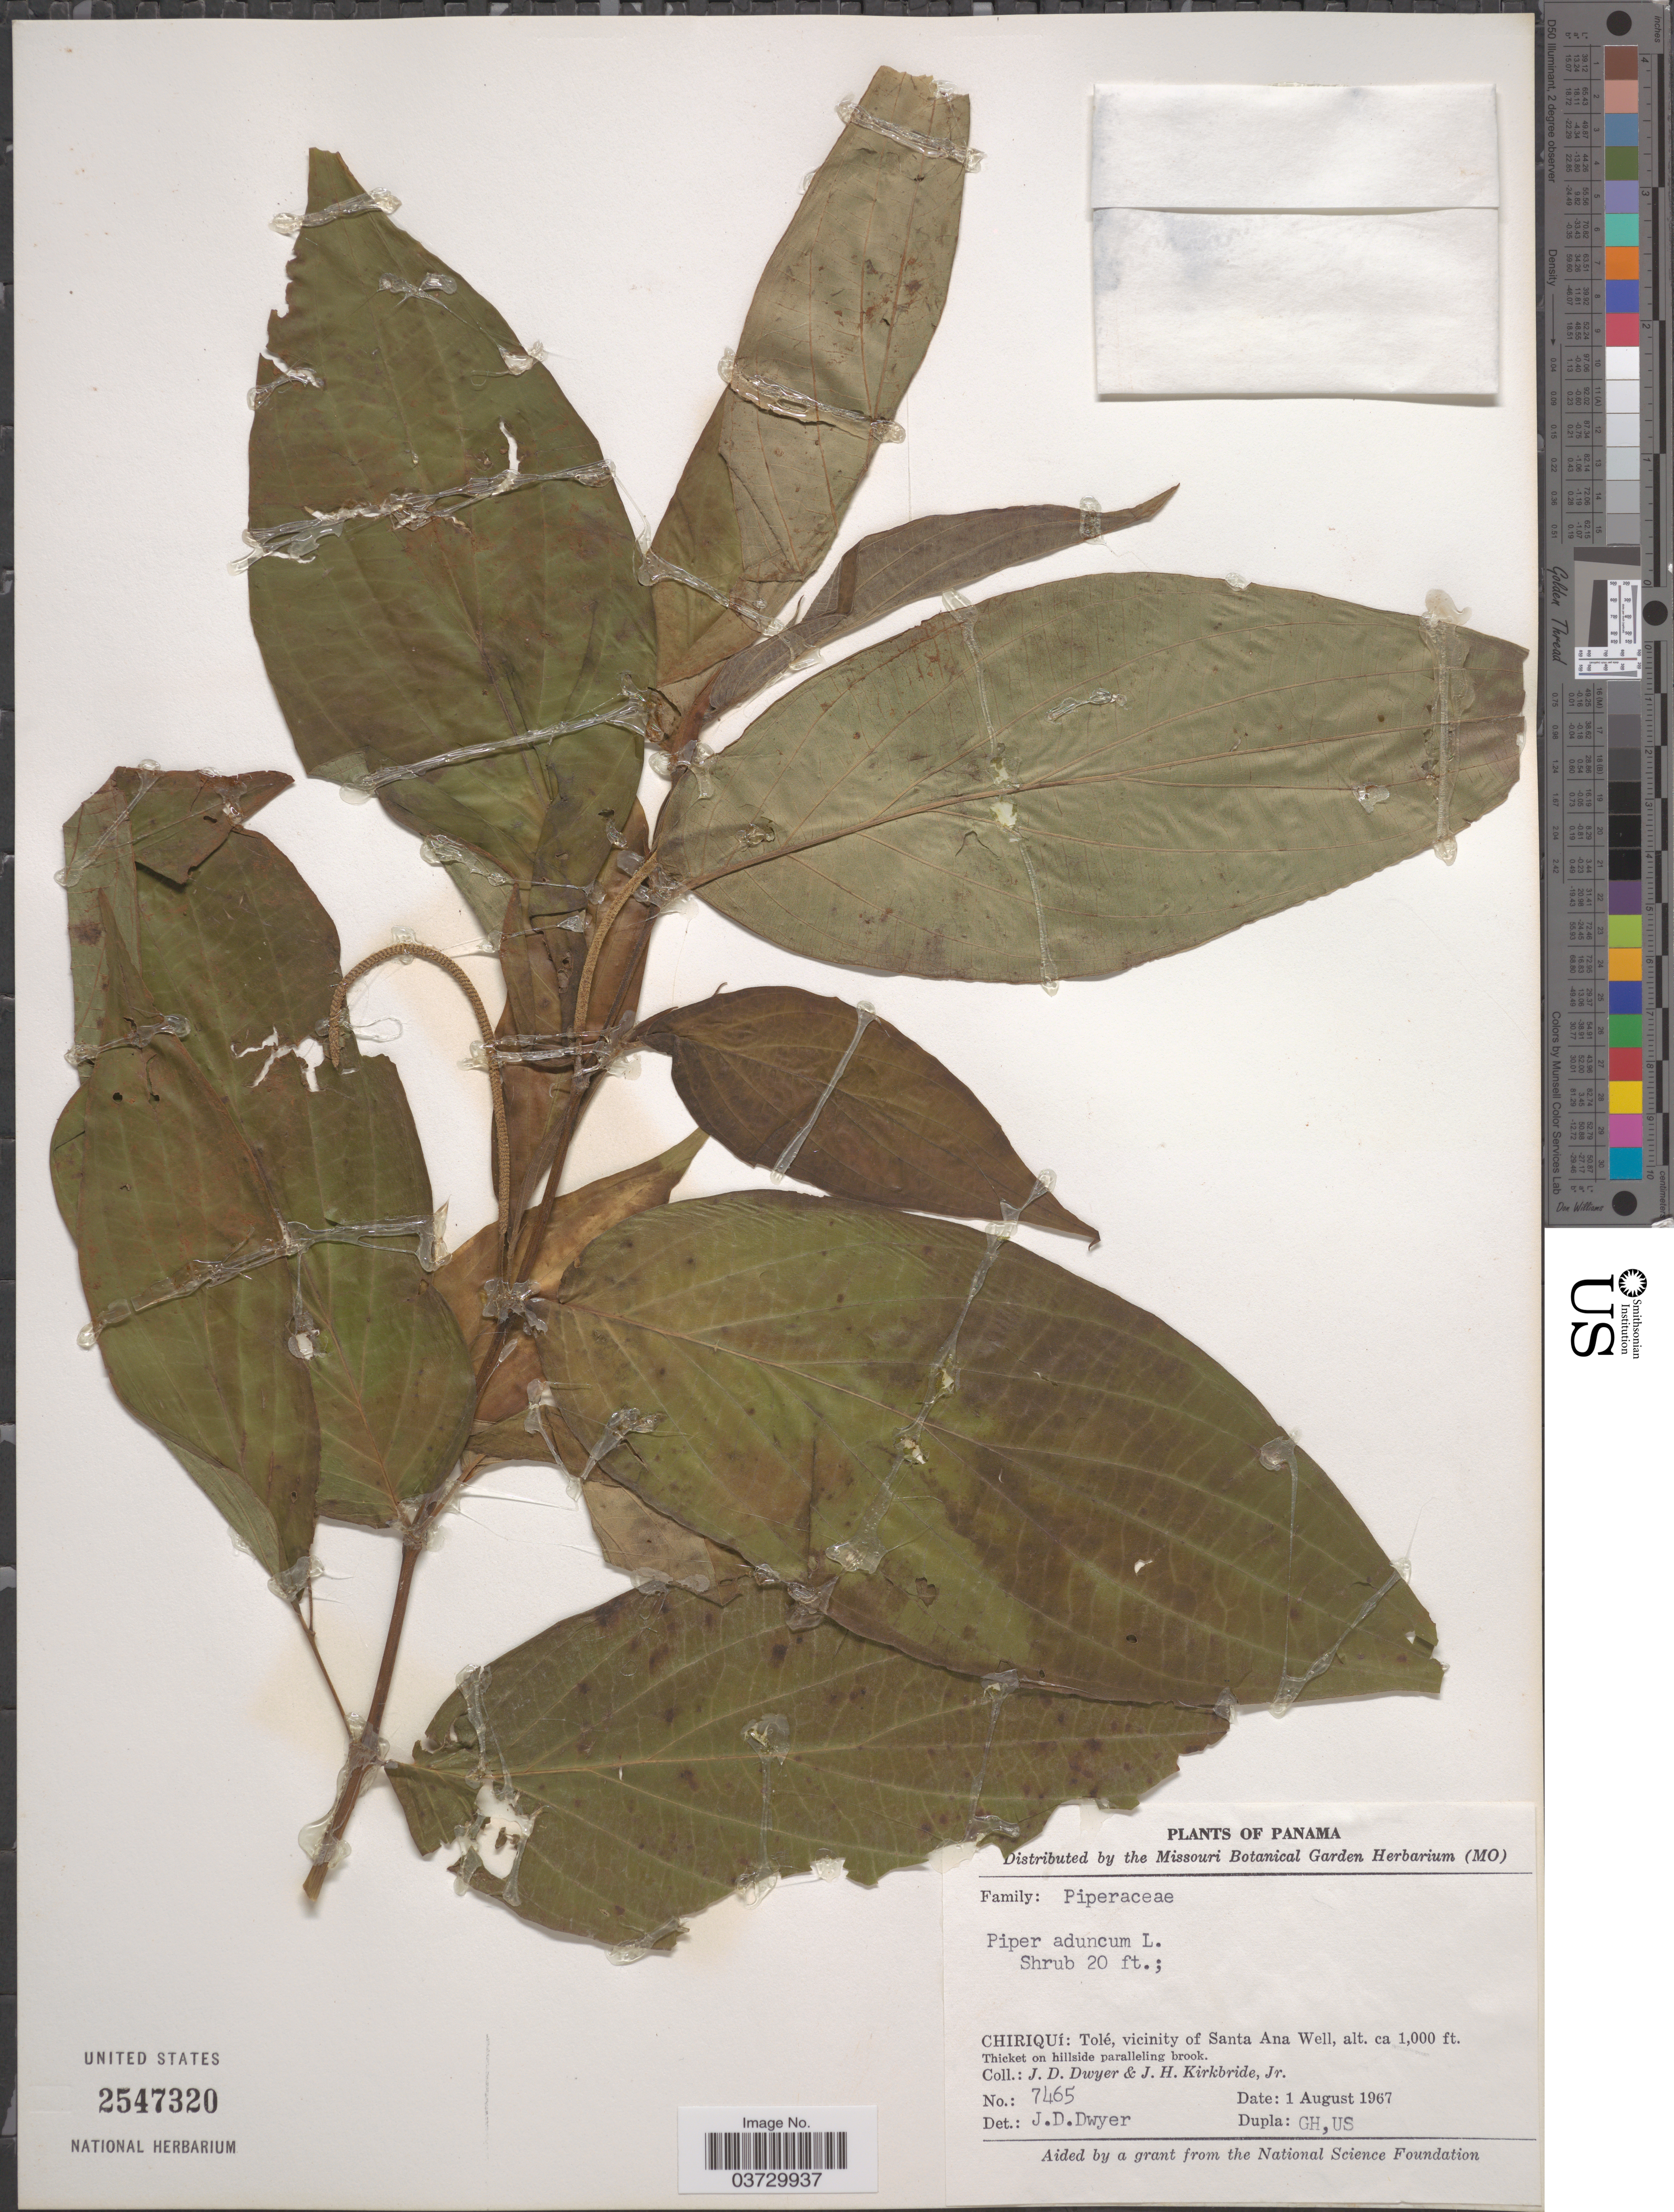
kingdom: Plantae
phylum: Tracheophyta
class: Magnoliopsida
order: Piperales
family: Piperaceae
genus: Piper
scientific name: Piper aduncum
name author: L.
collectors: J. D. Dwyer & J. H. Kirkbride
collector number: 7465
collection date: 1967-08-01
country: Panama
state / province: Chiriqui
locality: Tolé, vicinity of Santa Ana Well, Thicket on hillside paralleling brook.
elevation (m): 305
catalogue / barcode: US 2547320